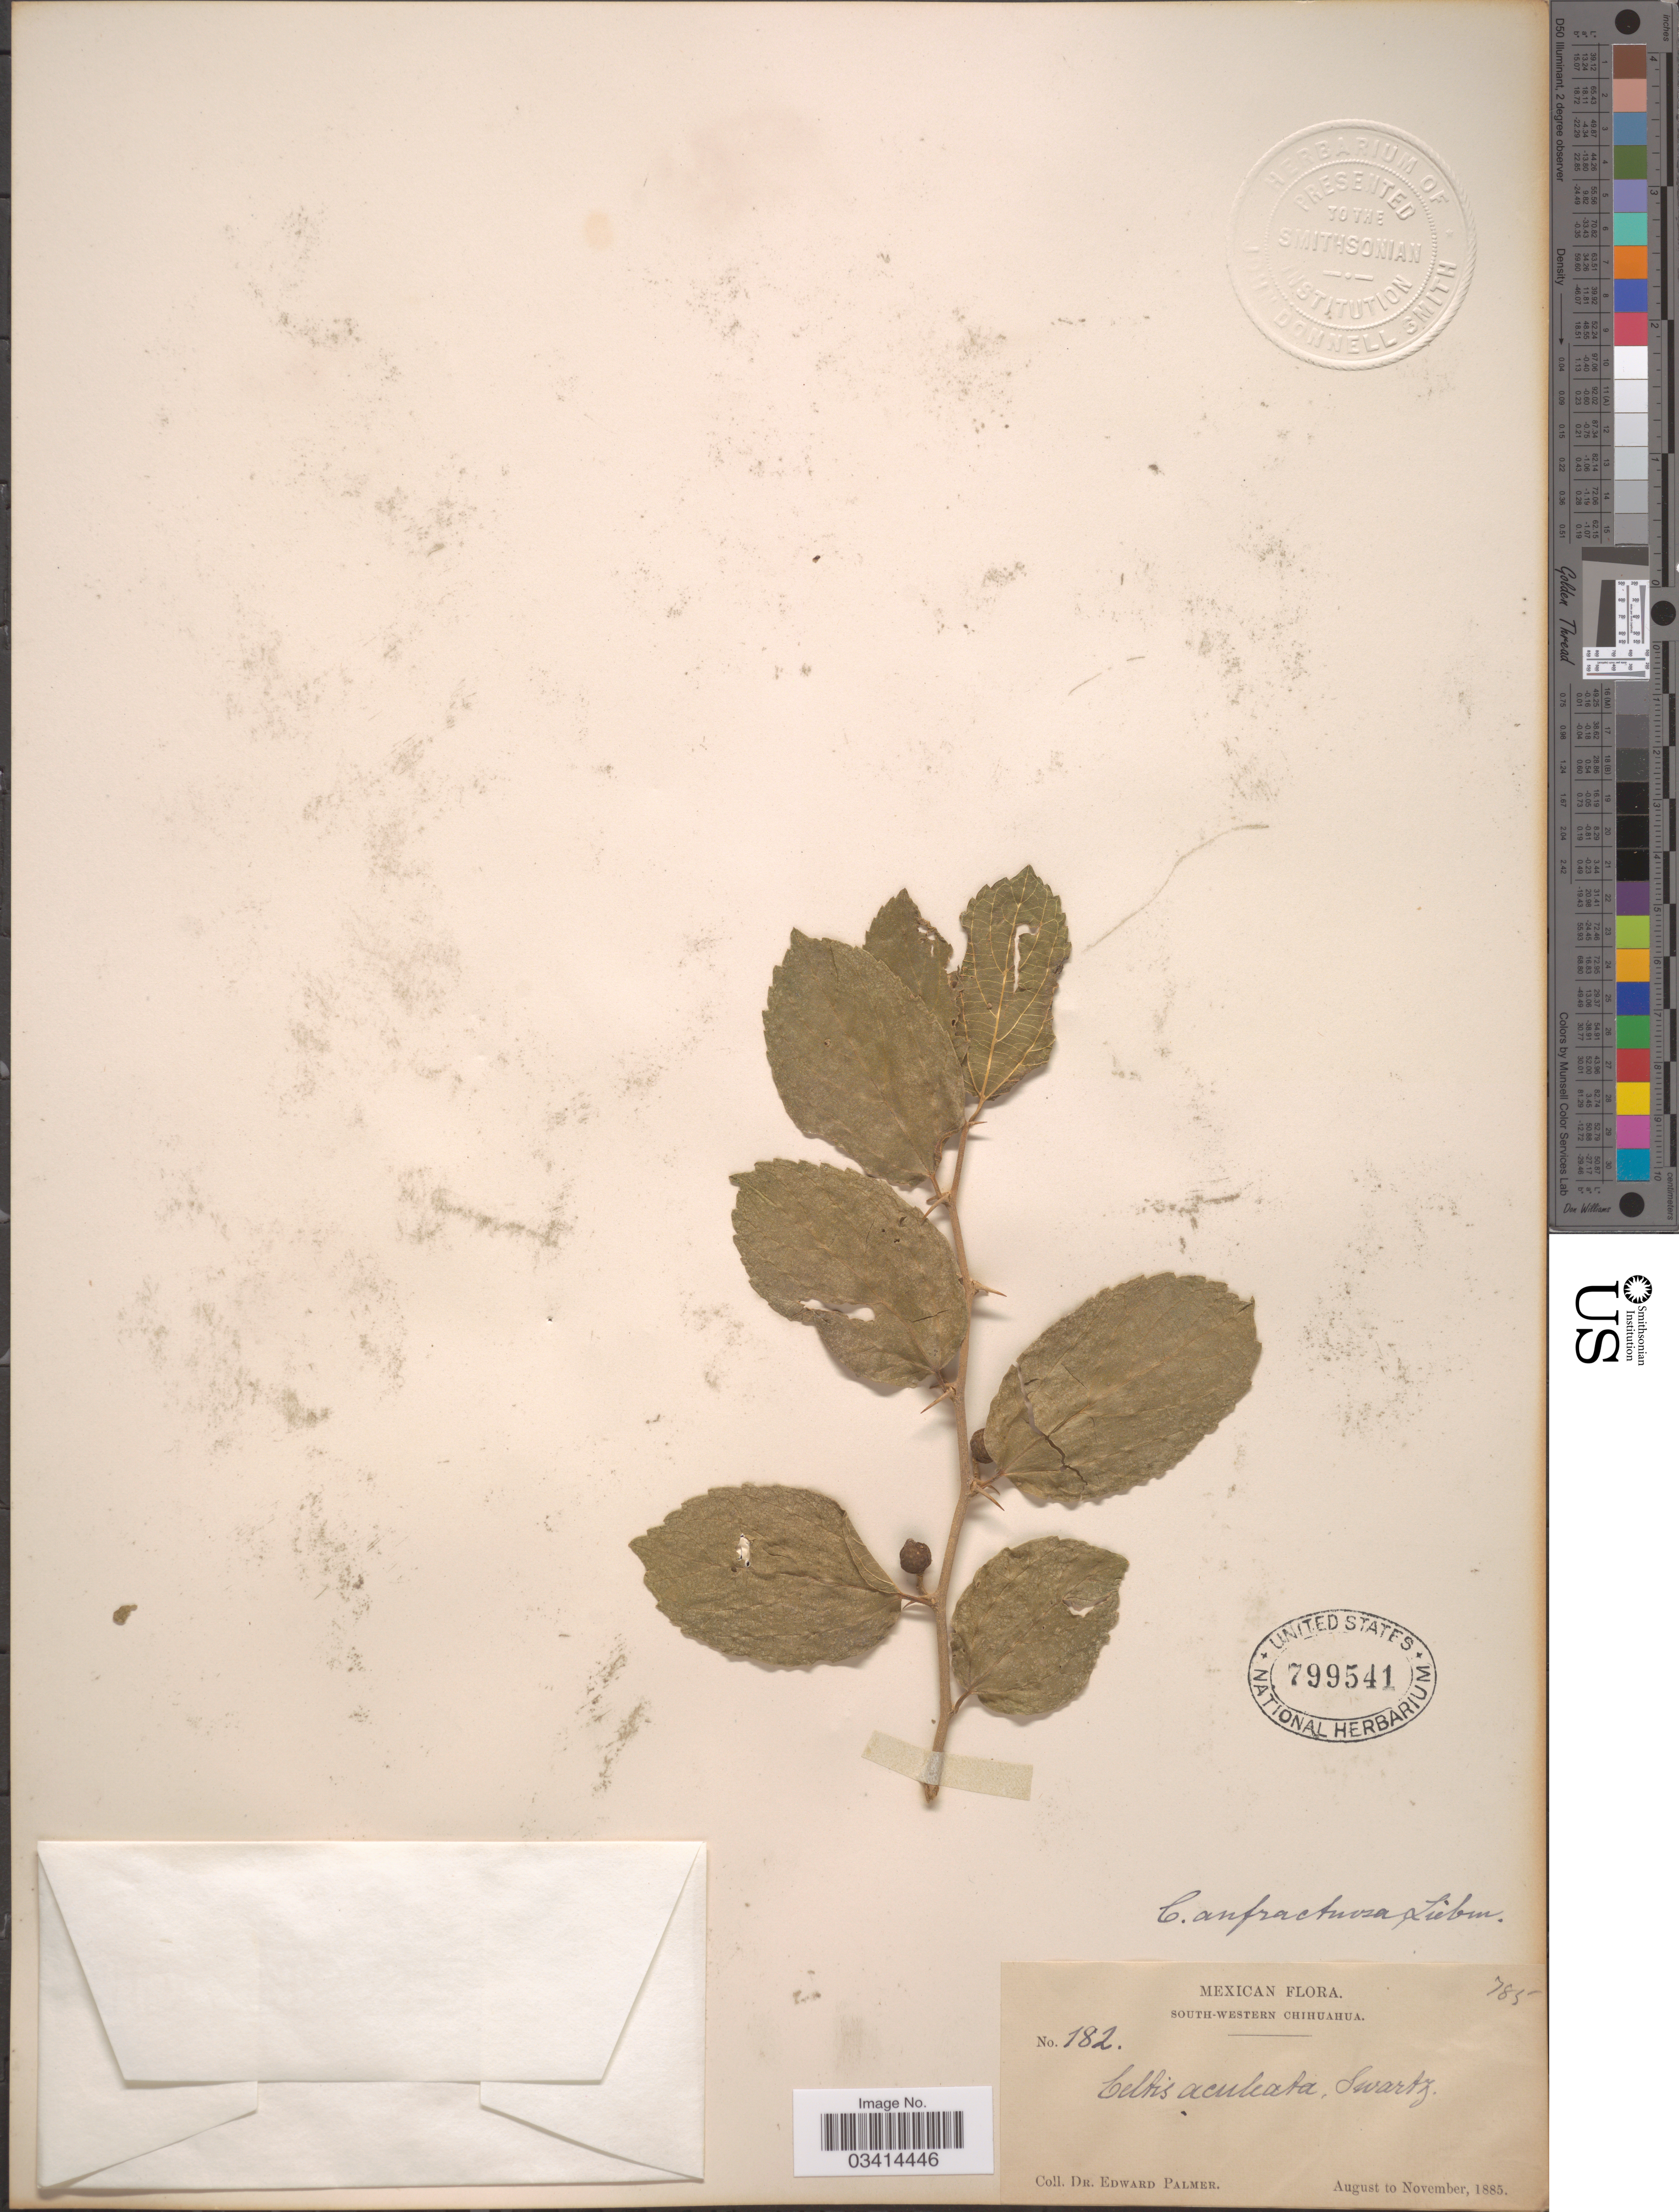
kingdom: Plantae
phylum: Tracheophyta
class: Magnoliopsida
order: Rosales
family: Cannabaceae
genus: Celtis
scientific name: Celtis iguanaea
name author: (Jacq.) Sarg.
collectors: E. Palmer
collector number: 182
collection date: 1885-08/1885-11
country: Mexico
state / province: Chihuahua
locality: South-western Chihuahua.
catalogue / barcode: US 799541